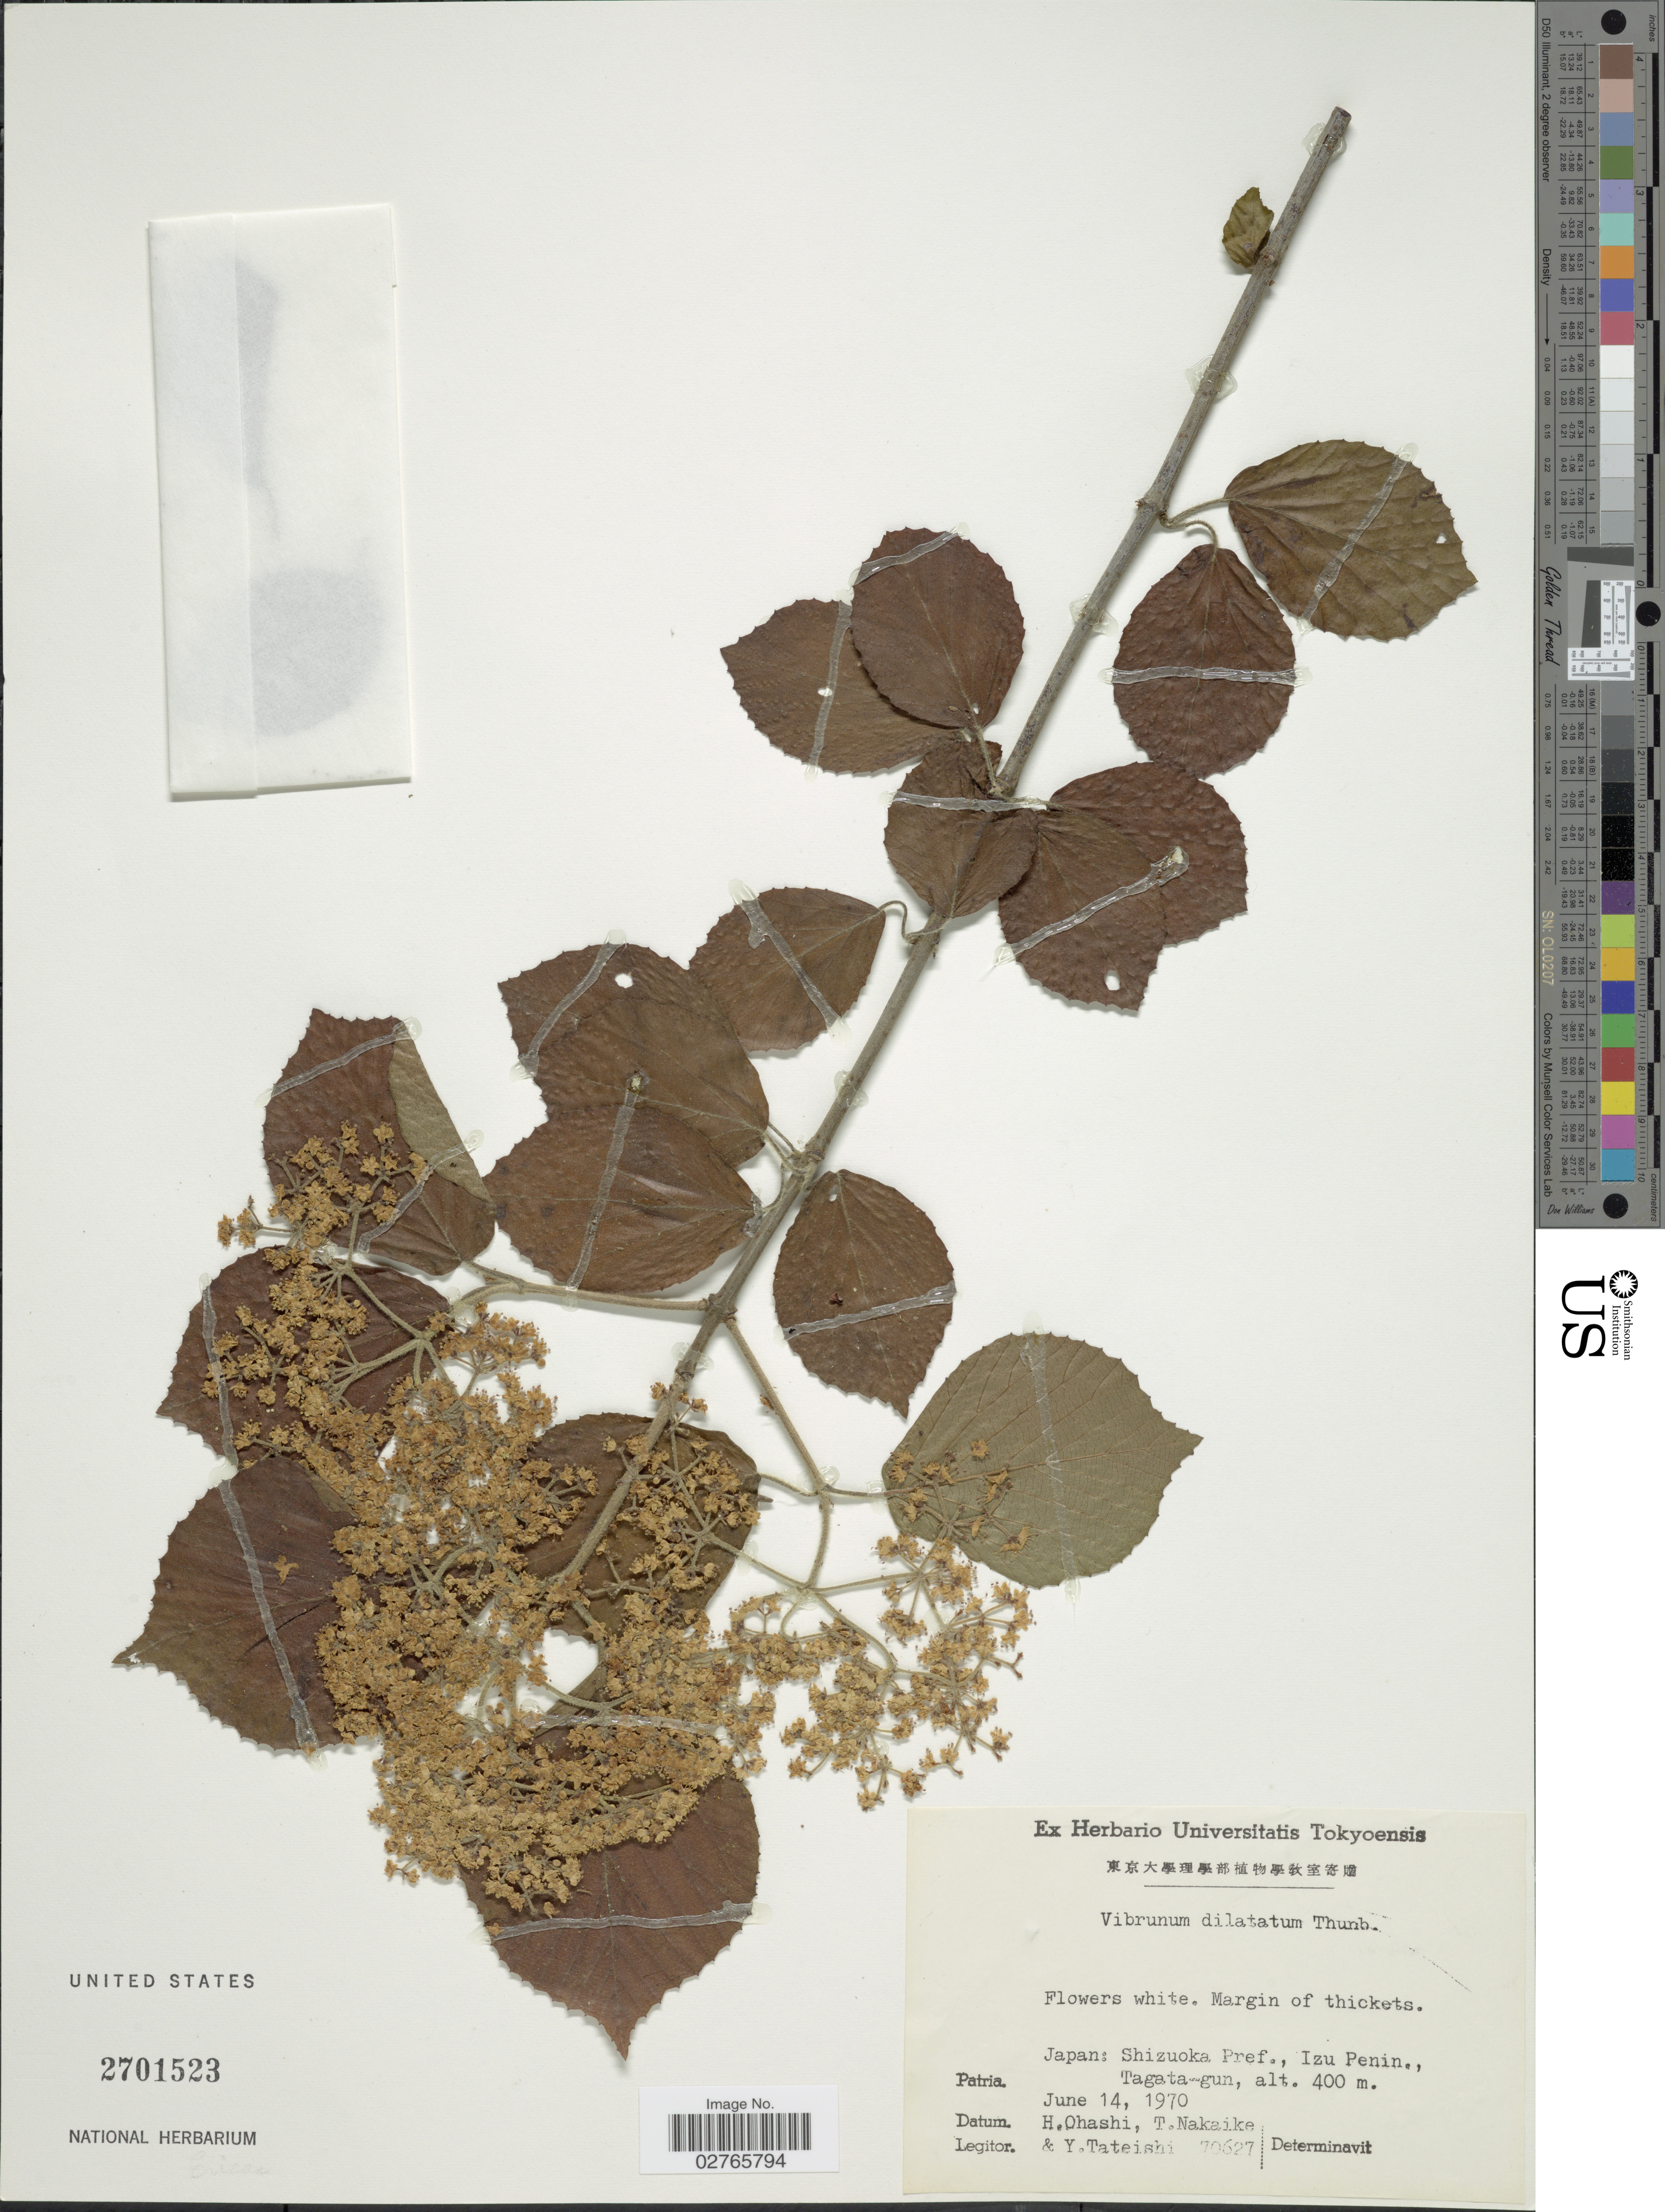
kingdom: Plantae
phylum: Tracheophyta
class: Magnoliopsida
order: Dipsacales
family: Viburnaceae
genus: Viburnum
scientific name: Viburnum dilatatum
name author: Thunb.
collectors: H. Ohashi, T. Nakaike & Y. Tateishi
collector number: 70627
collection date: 1970-06-14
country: Japan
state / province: Sizuoka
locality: Shizuoka Pref., Izu Penin, Tagata-gun.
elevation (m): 400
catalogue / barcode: US 2701523